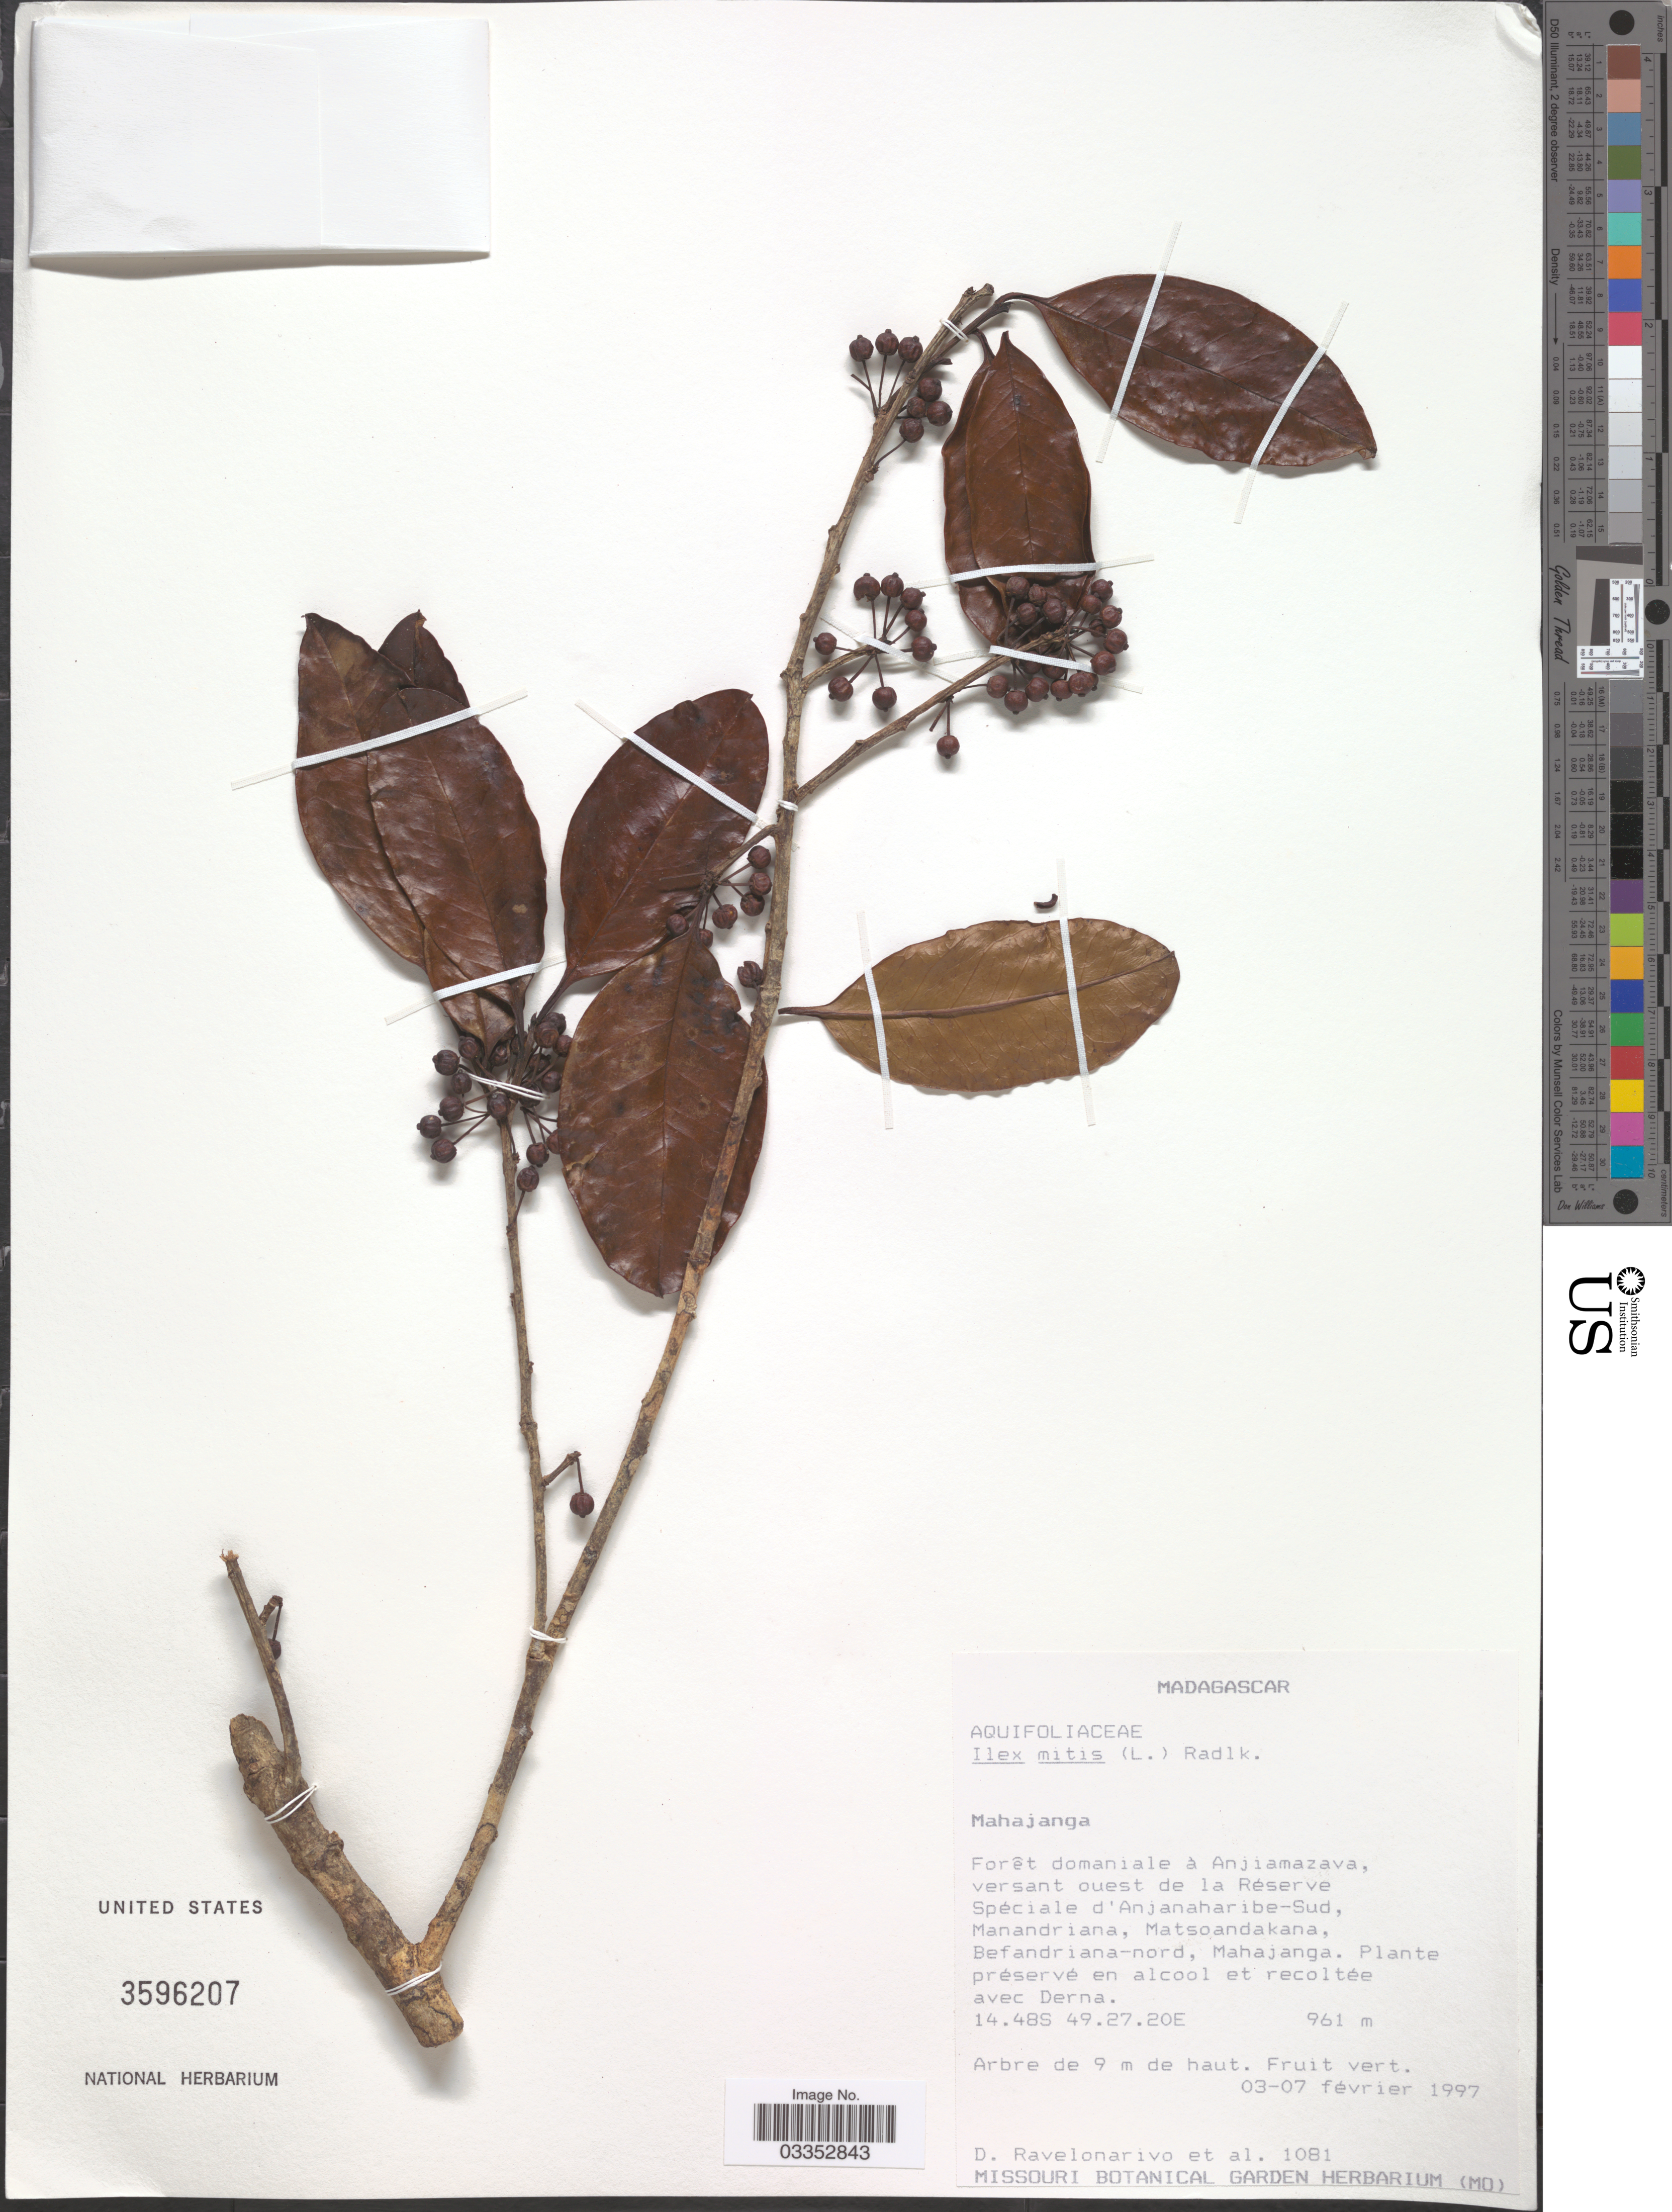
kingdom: Plantae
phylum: Tracheophyta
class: Magnoliopsida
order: Aquifoliales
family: Aquifoliaceae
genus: Ilex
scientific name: Ilex mitis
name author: (L.) Radlk.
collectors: D. Ravelonarivo & et al.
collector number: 1081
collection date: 1997-02-03/1997-02-07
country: Madagascar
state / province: Sava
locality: Forêt domaniale à Anjiamazava, versant ouest de la Réserve Spéciale d'Anjanaharibe-Sud, Manandriana, Matsoandakana, Befandriana-nord, Mahajanga.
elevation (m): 961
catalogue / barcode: US 3596207